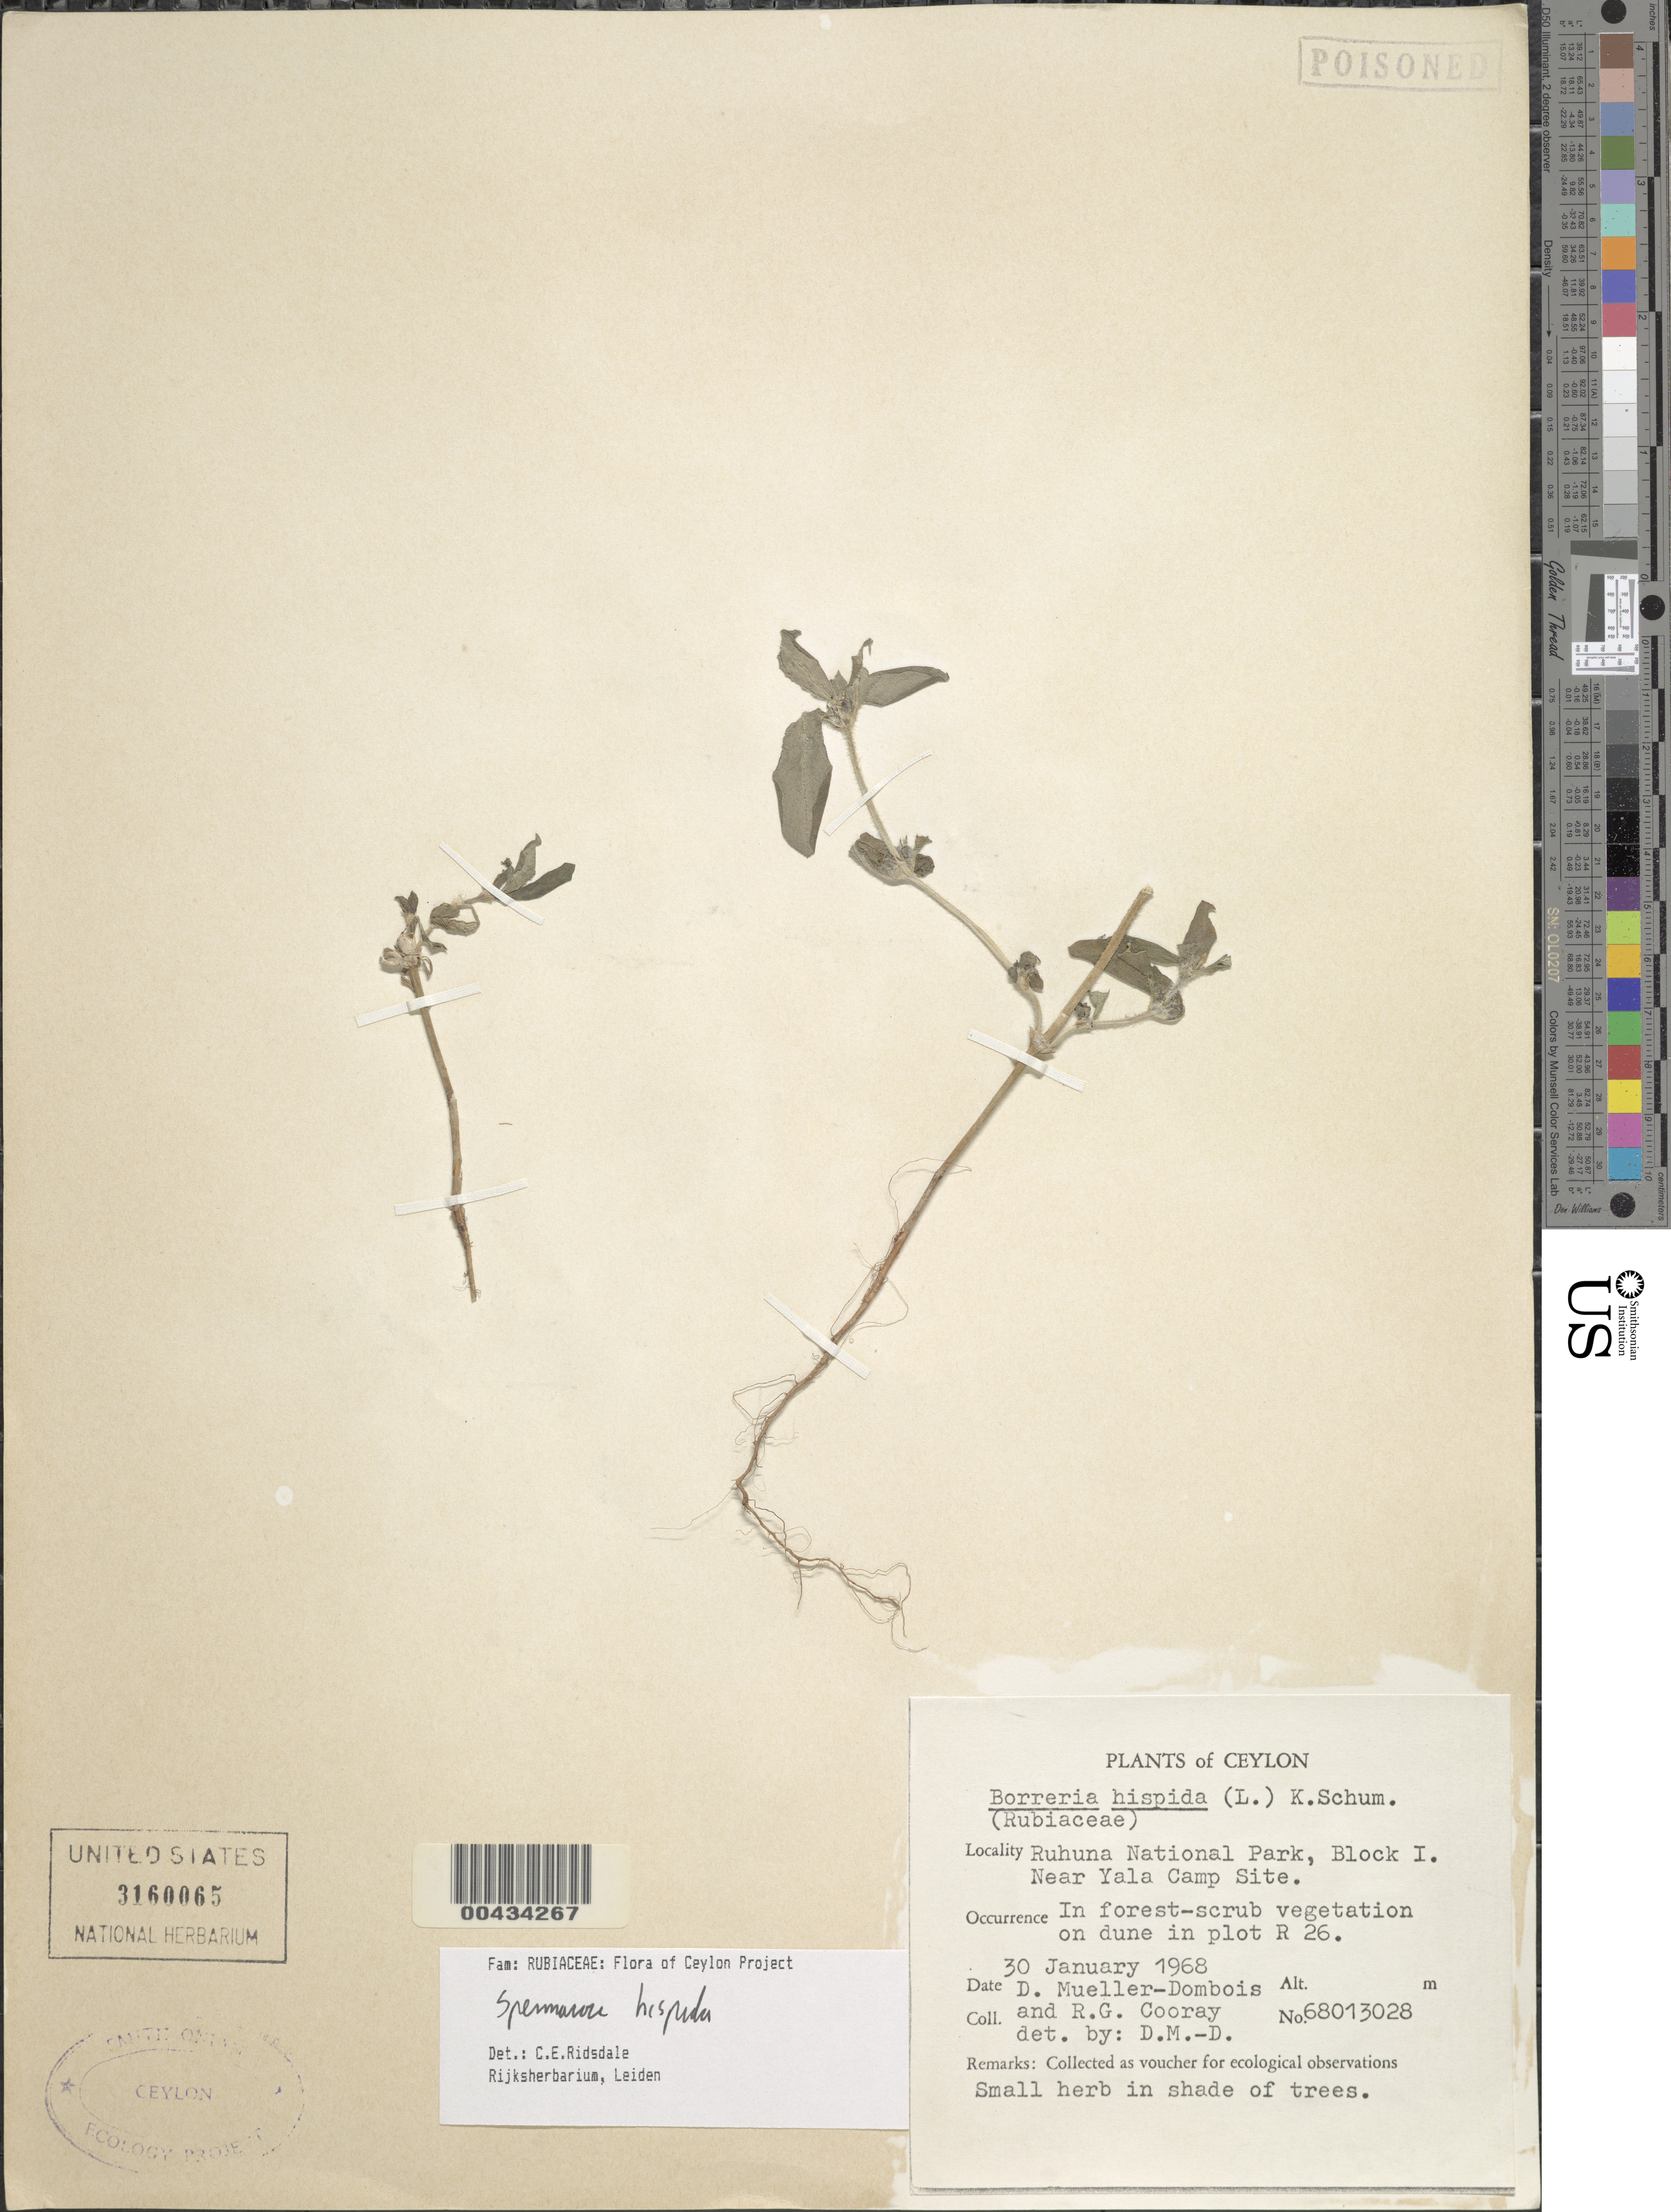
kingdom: Plantae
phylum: Tracheophyta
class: Magnoliopsida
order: Gentianales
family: Rubiaceae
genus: Spermacoce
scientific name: Spermacoce hispida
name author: L.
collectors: D. Mueller-Dombois & R. Cooray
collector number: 68013028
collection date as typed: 30 Jan 1968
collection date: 1968-01-30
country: Sri Lanka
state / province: Southern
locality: Ruhuna Natl Park, Block I, near Yala Camp site, in plot R26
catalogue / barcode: US 3160065